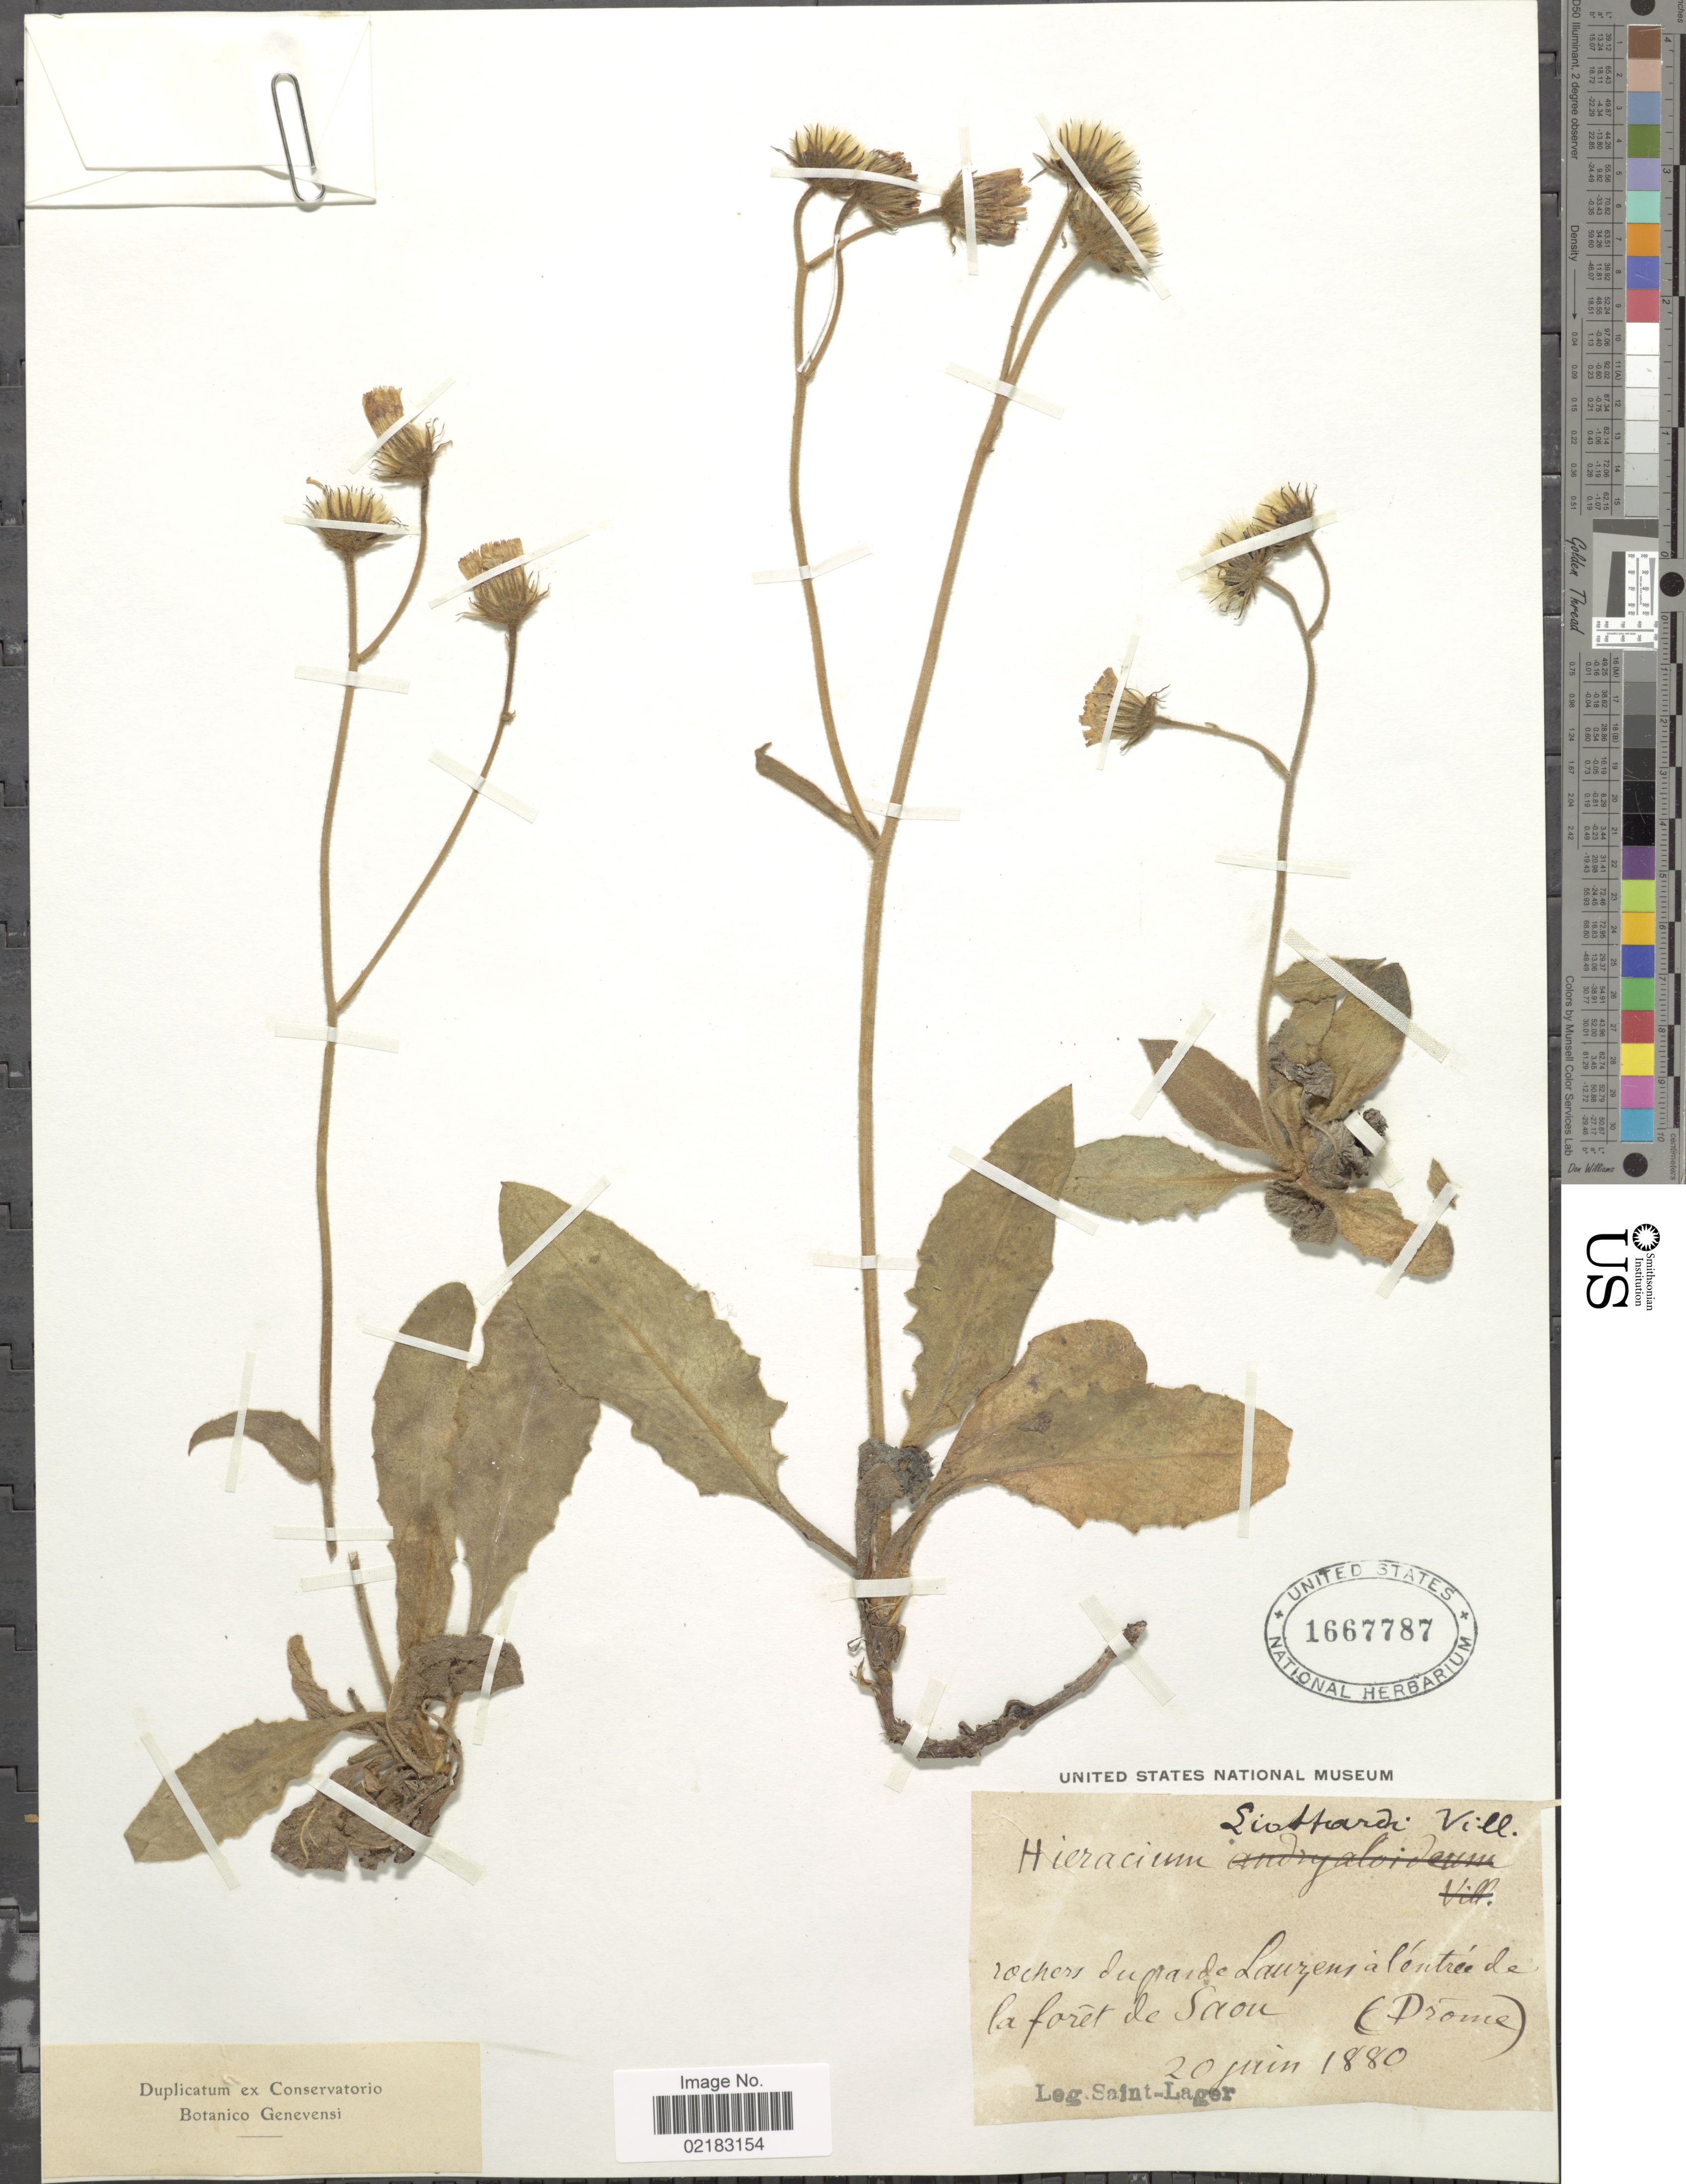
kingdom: Plantae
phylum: Tracheophyta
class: Magnoliopsida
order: Asterales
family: Asteraceae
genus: Hieracium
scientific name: Hieracium tomentosum subsp. liottardii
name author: (Vill.) Zahn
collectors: Saint-Lager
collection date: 1880-06-20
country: France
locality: Rocher dupasde Laurensalentree de la foret de saou (drone) [interpreted]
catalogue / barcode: US 1667787